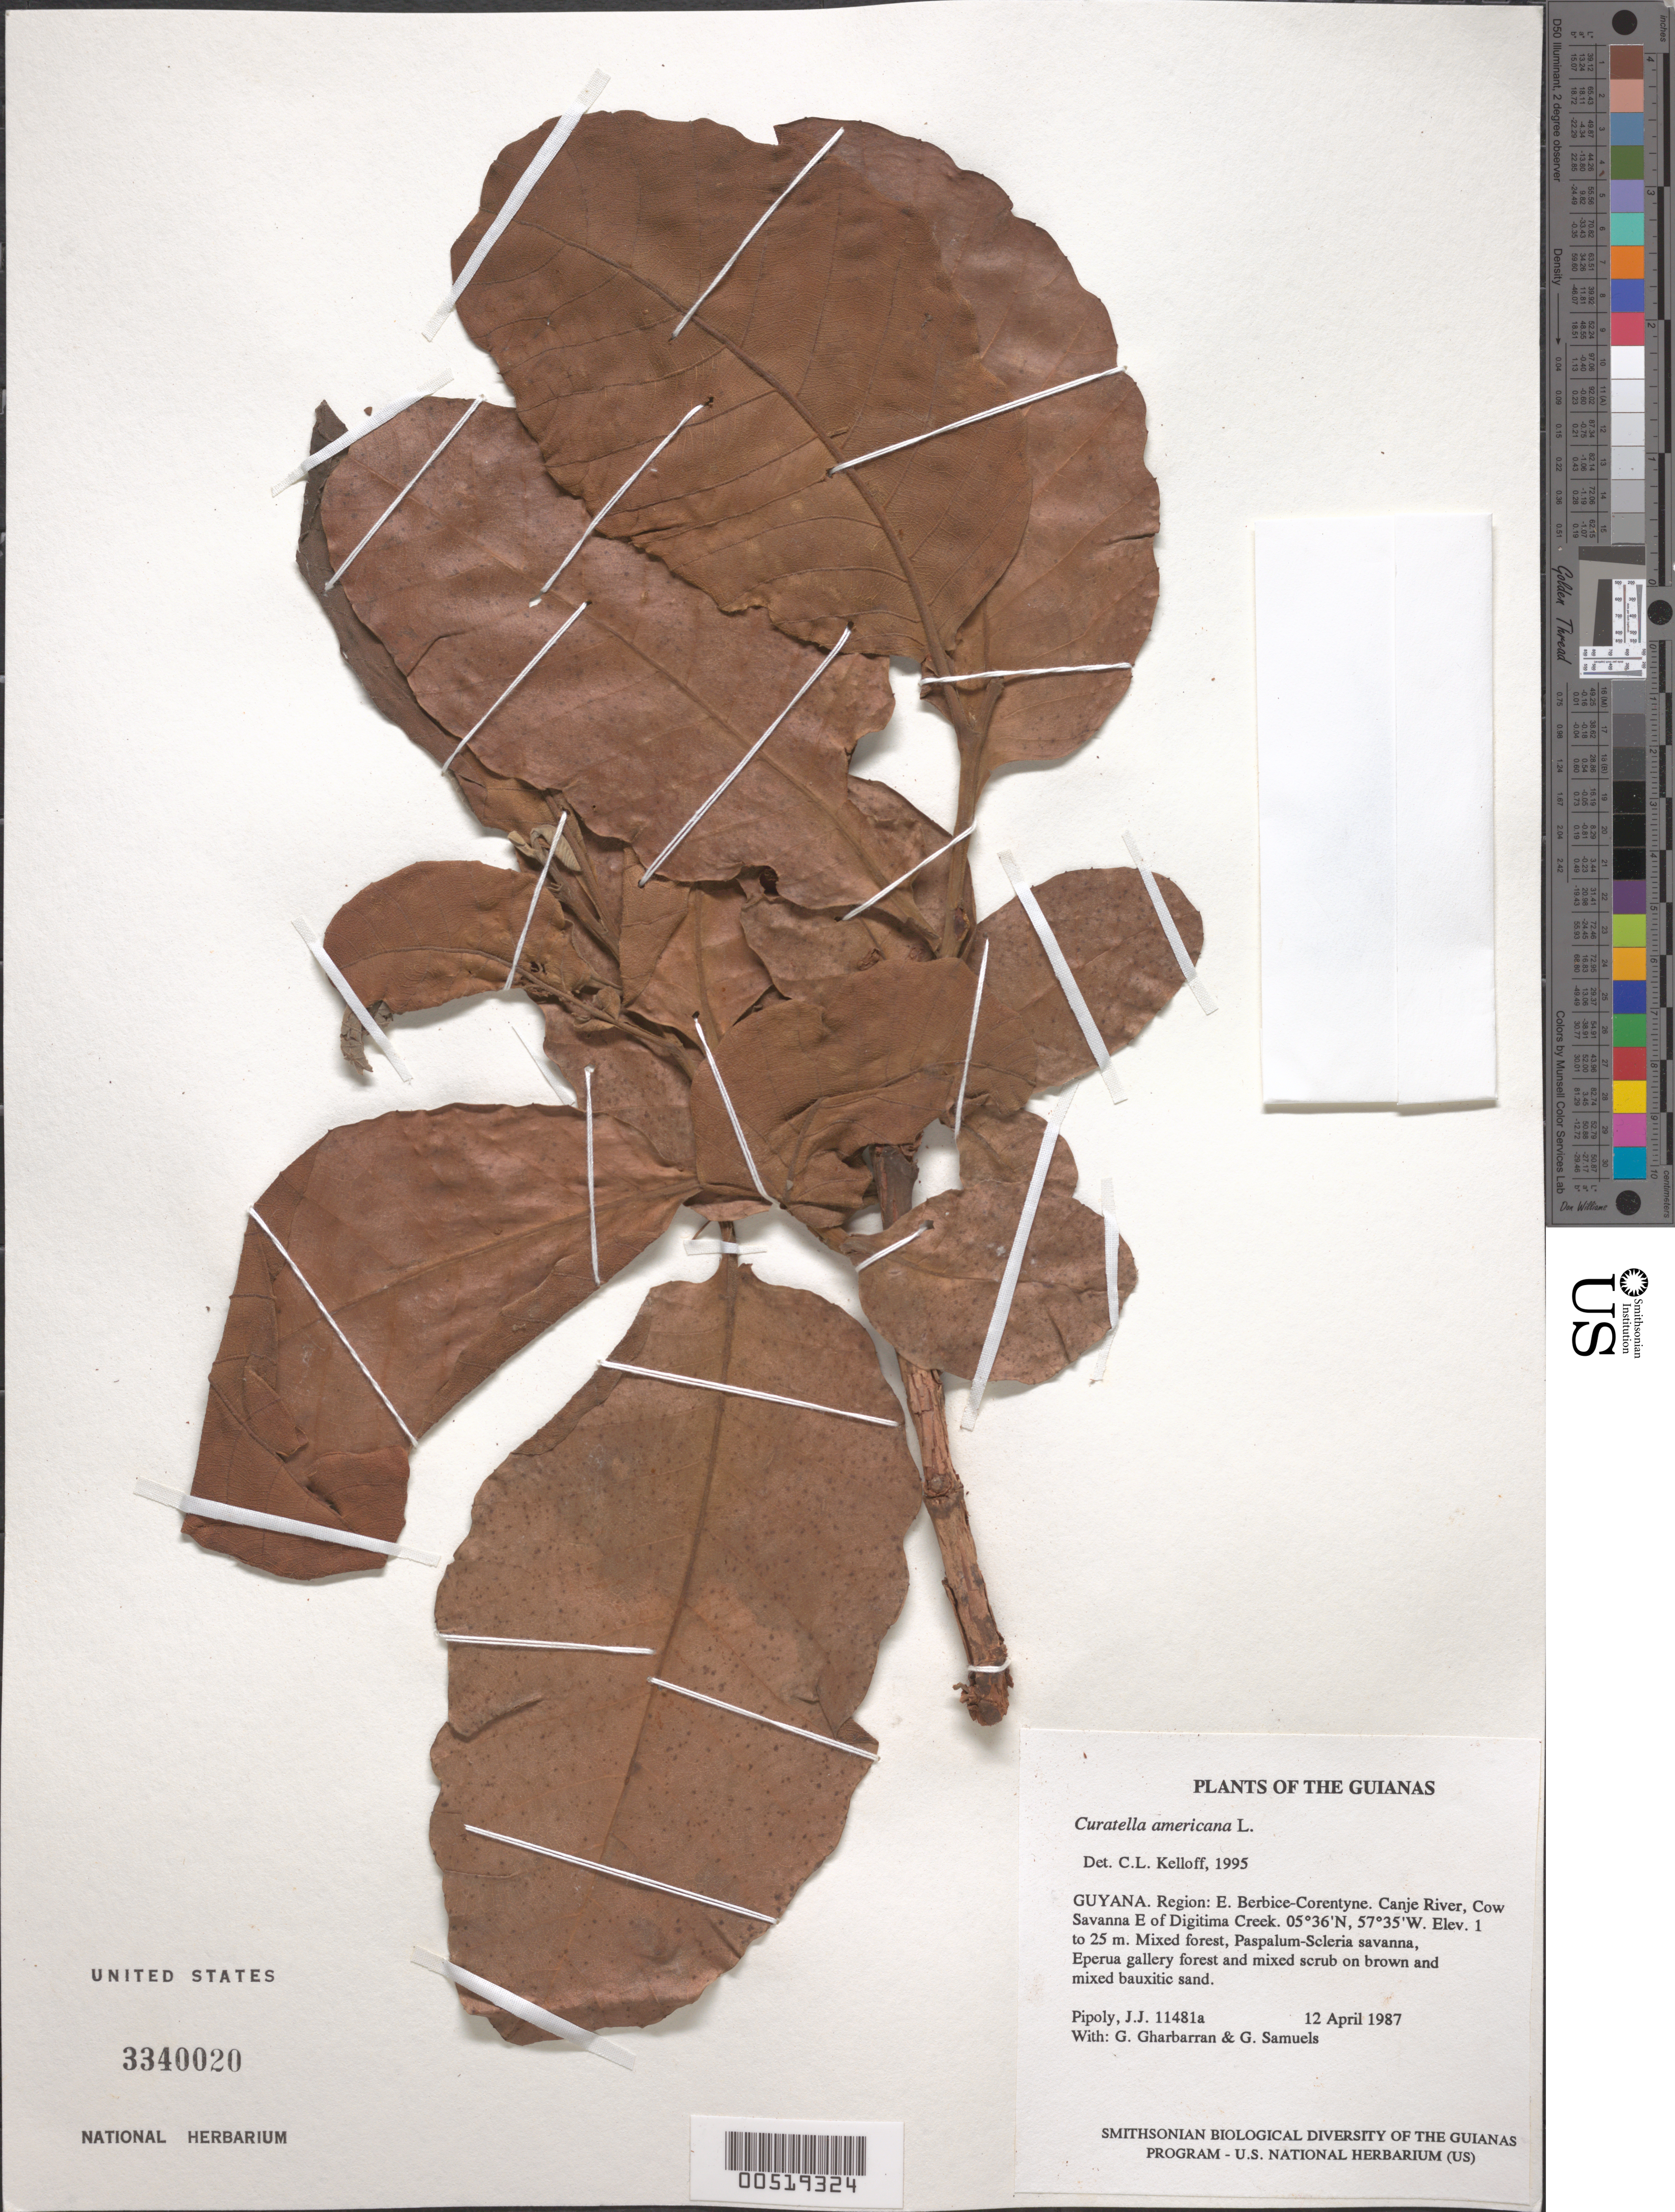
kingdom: Plantae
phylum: Tracheophyta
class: Magnoliopsida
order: Dilleniales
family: Dilleniaceae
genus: Curatella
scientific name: Curatella americana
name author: L.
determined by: Kelloff, Carol L., (US), Smithsonian Institution - National Museum of Natural History (UNITED STATES)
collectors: J. J. Pipoly, G. Gharbarran & G. Samuels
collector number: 11481 a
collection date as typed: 12 April 1987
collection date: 1987-04-12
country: Guyana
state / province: E. Berbice-Corentyne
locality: Canje River, Cow Savanna E of Digitima Creek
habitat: Mixed forest, Paspalum-Scleria savanna, Eperua gallery forest and mixed scrub on brown and mixed bauxitic sand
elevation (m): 1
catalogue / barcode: US 3340020